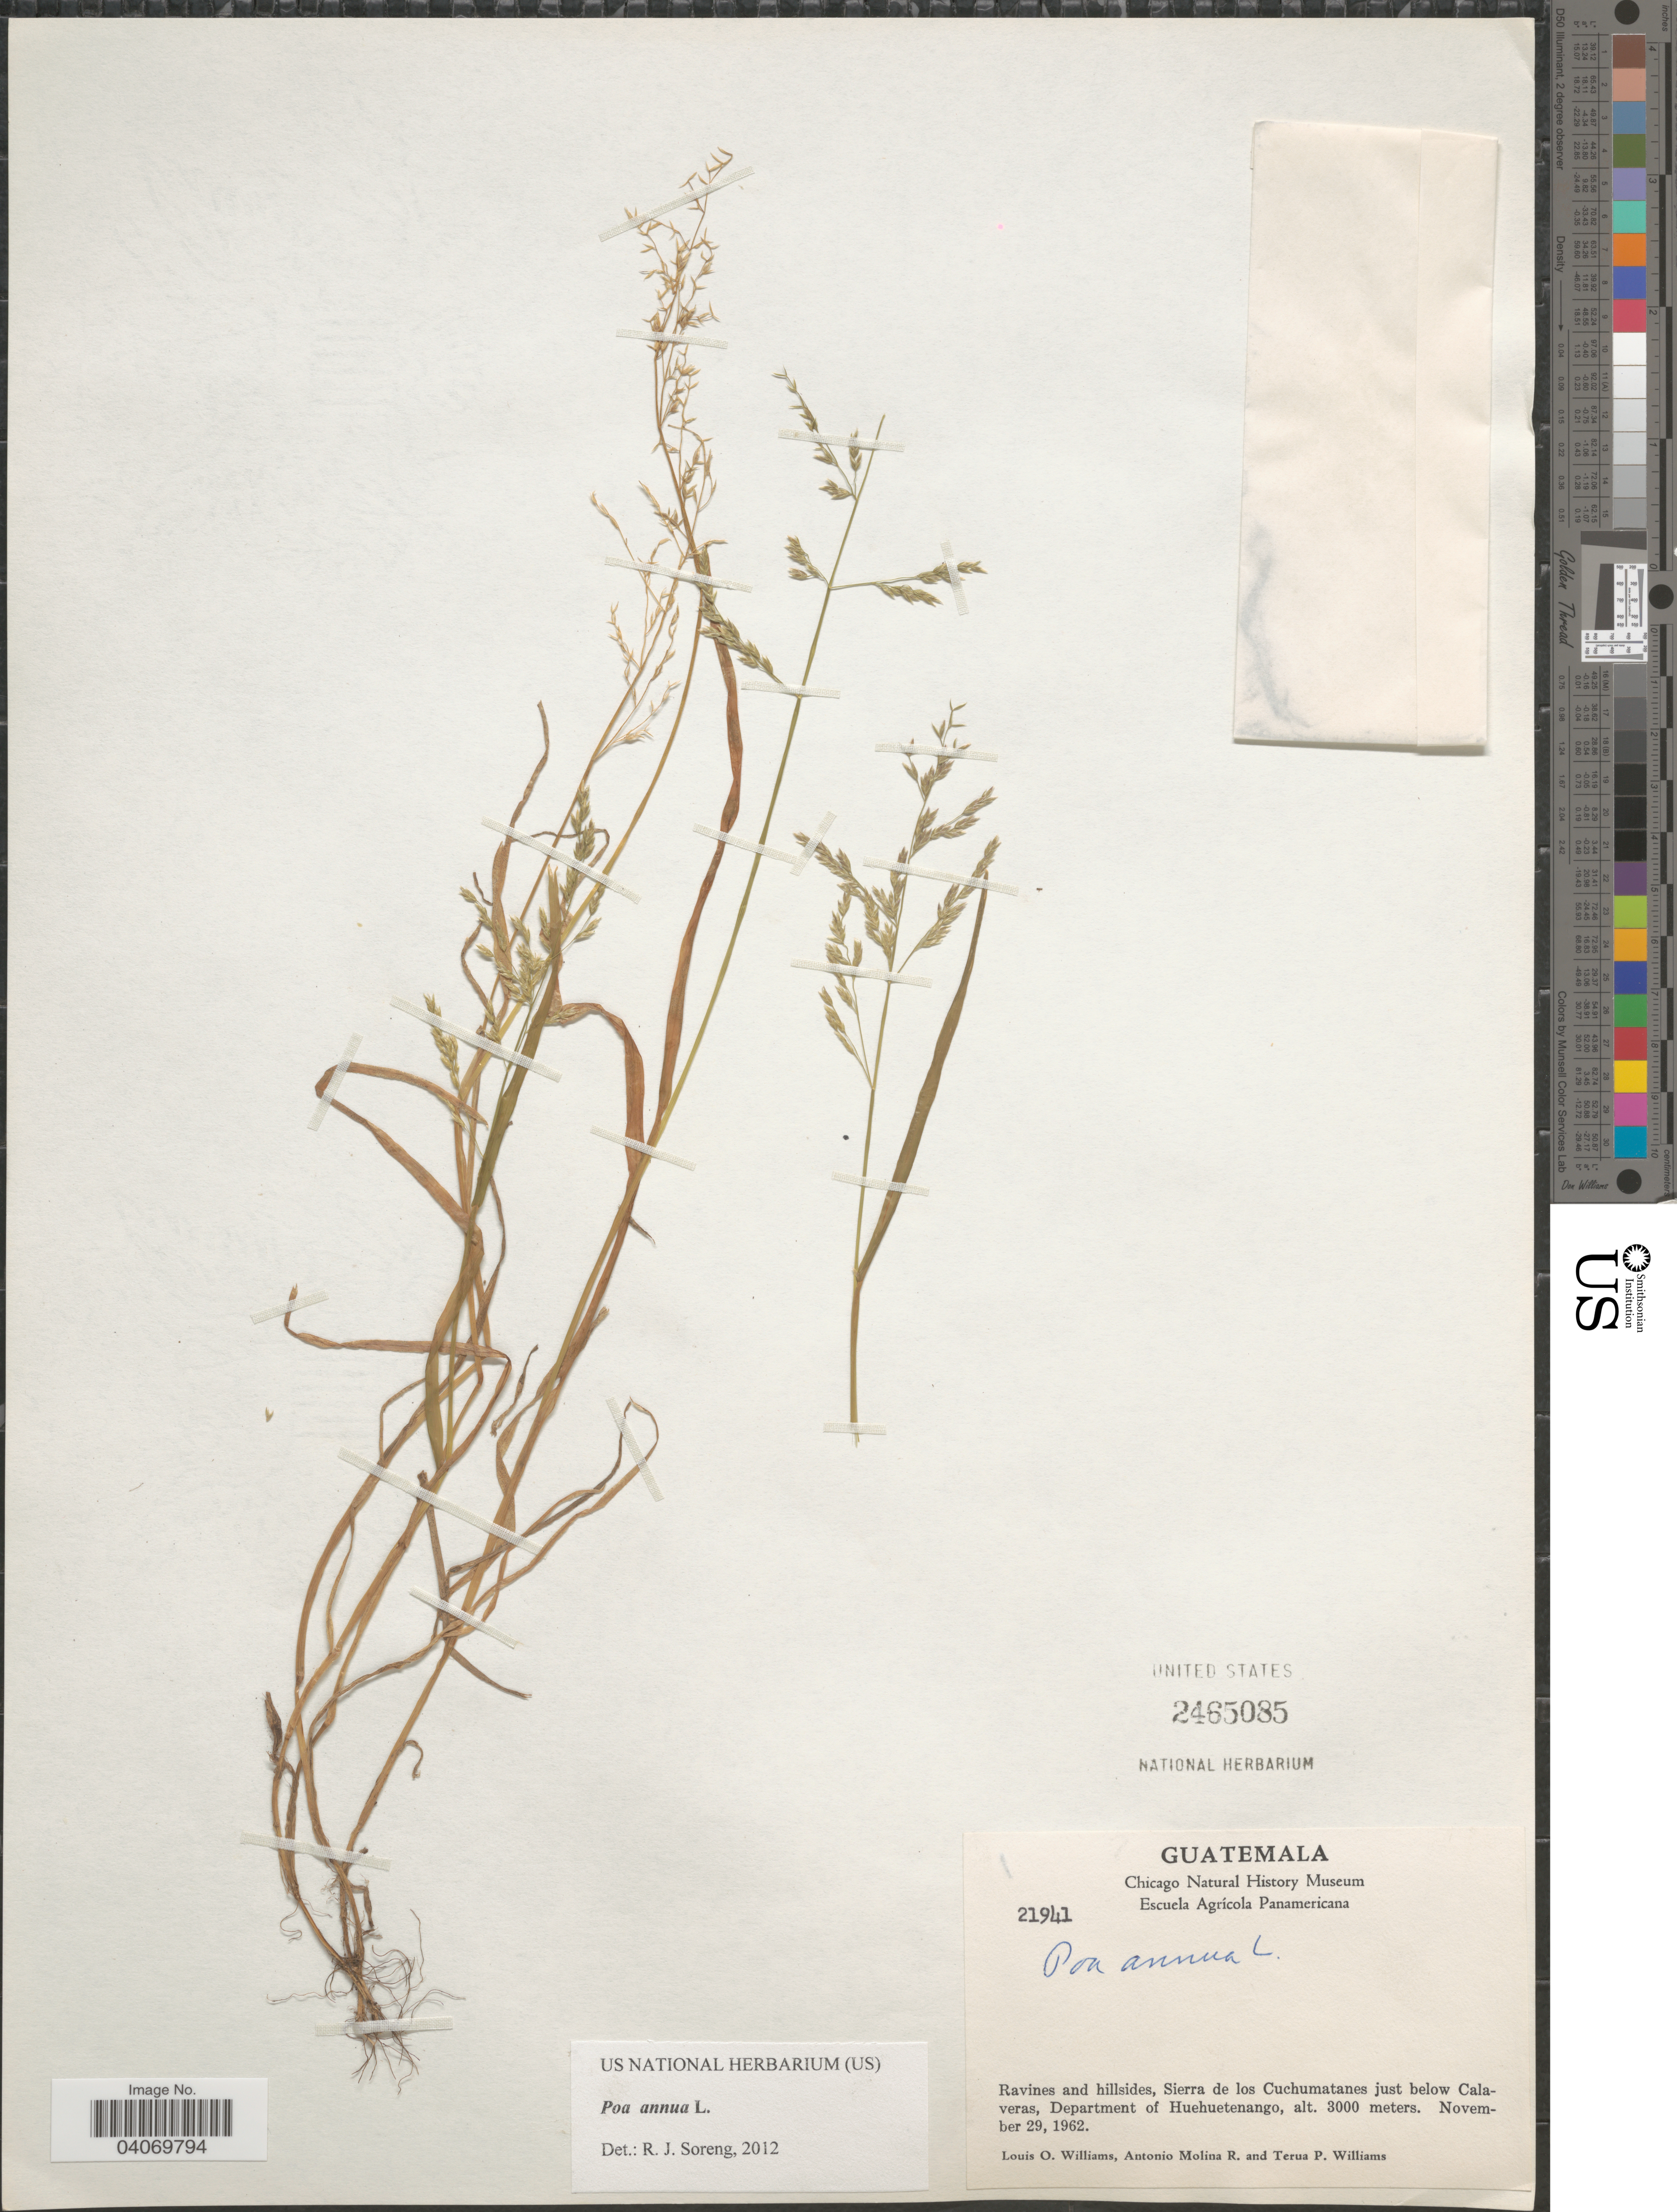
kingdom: Plantae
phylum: Tracheophyta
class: Liliopsida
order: Poales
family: Poaceae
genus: Poa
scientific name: Poa annua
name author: L.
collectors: L. O. Williams, A. Molina R. & T. Williams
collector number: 21941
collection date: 1962-11-29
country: Guatemala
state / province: Huehuetenango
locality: Ravines and hillsides, Sierra de los Cuchumatanes just below Calaveras, Department of Huehuetenango.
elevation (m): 3000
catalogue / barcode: US 2465085